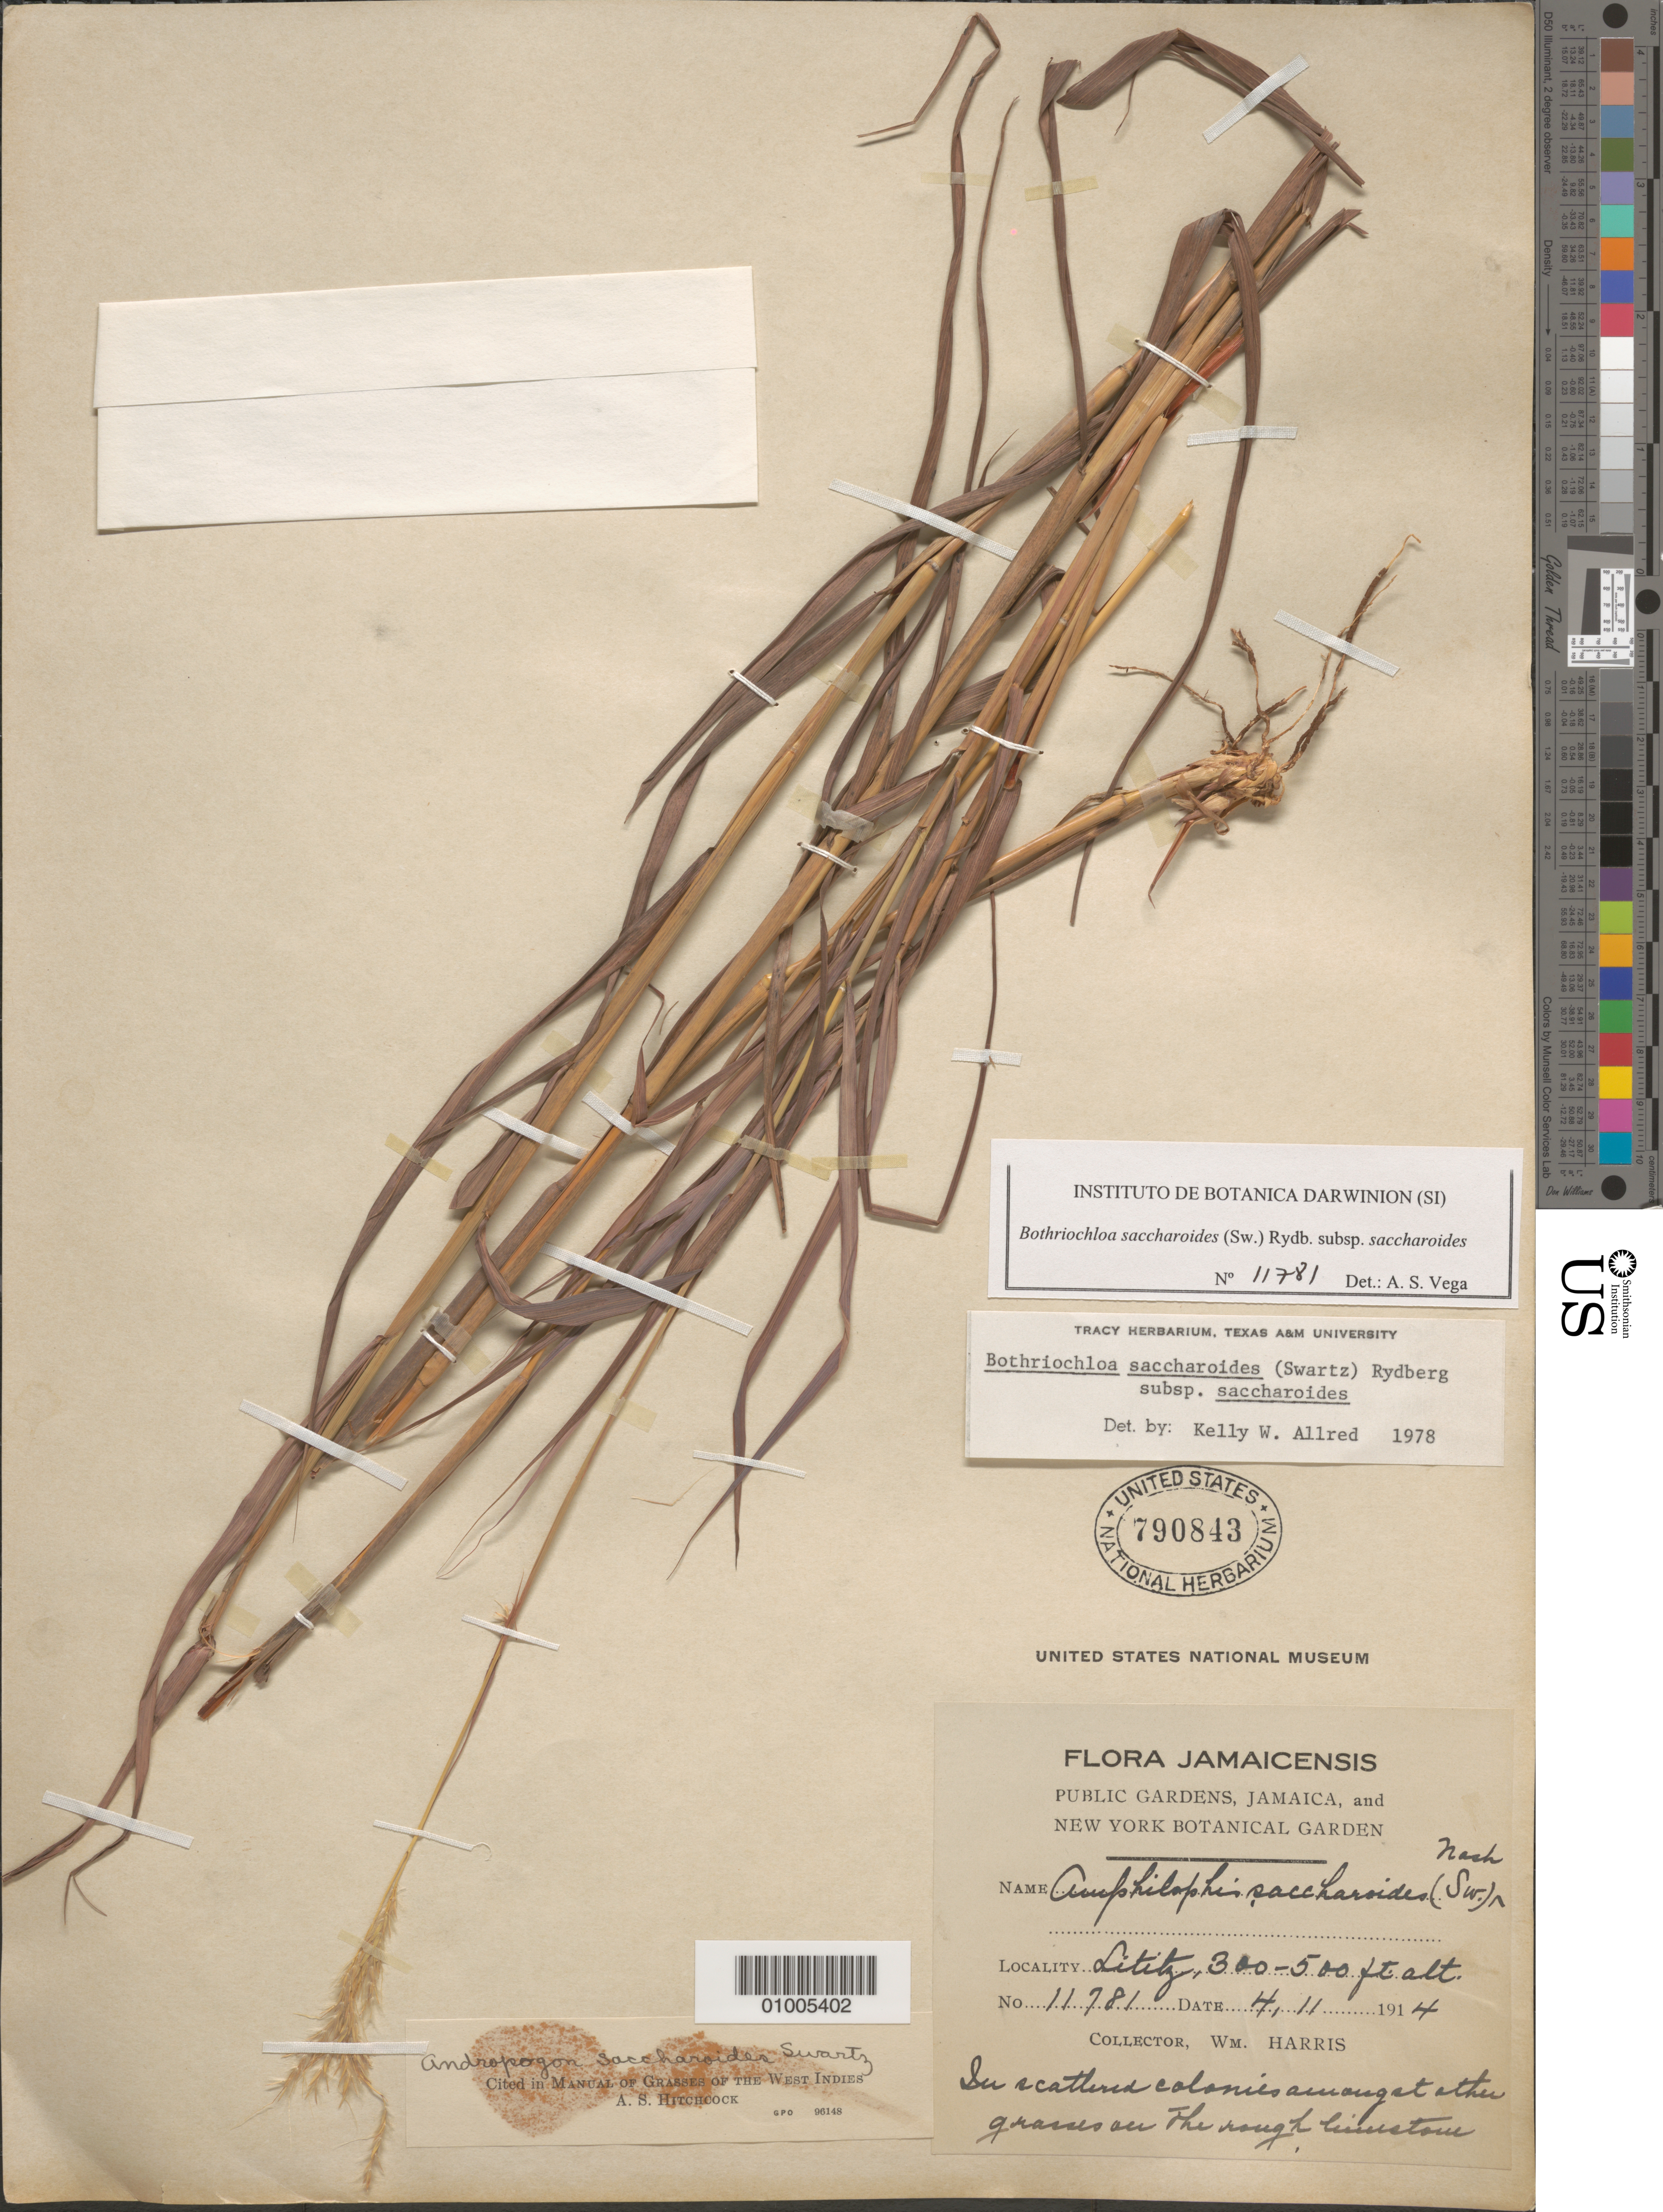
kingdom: Plantae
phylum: Tracheophyta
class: Liliopsida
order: Poales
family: Poaceae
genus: Andropogon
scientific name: Andropogon saccharoides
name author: Sw.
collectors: W. H. Harris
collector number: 11781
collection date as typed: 04 Nov 1914 or 11 Apr 1914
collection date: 1914-04-11 or 1914-11-04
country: Jamaica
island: Jamaica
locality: In scattered colonies.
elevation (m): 91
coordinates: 0 N, 0 E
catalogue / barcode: US 790843